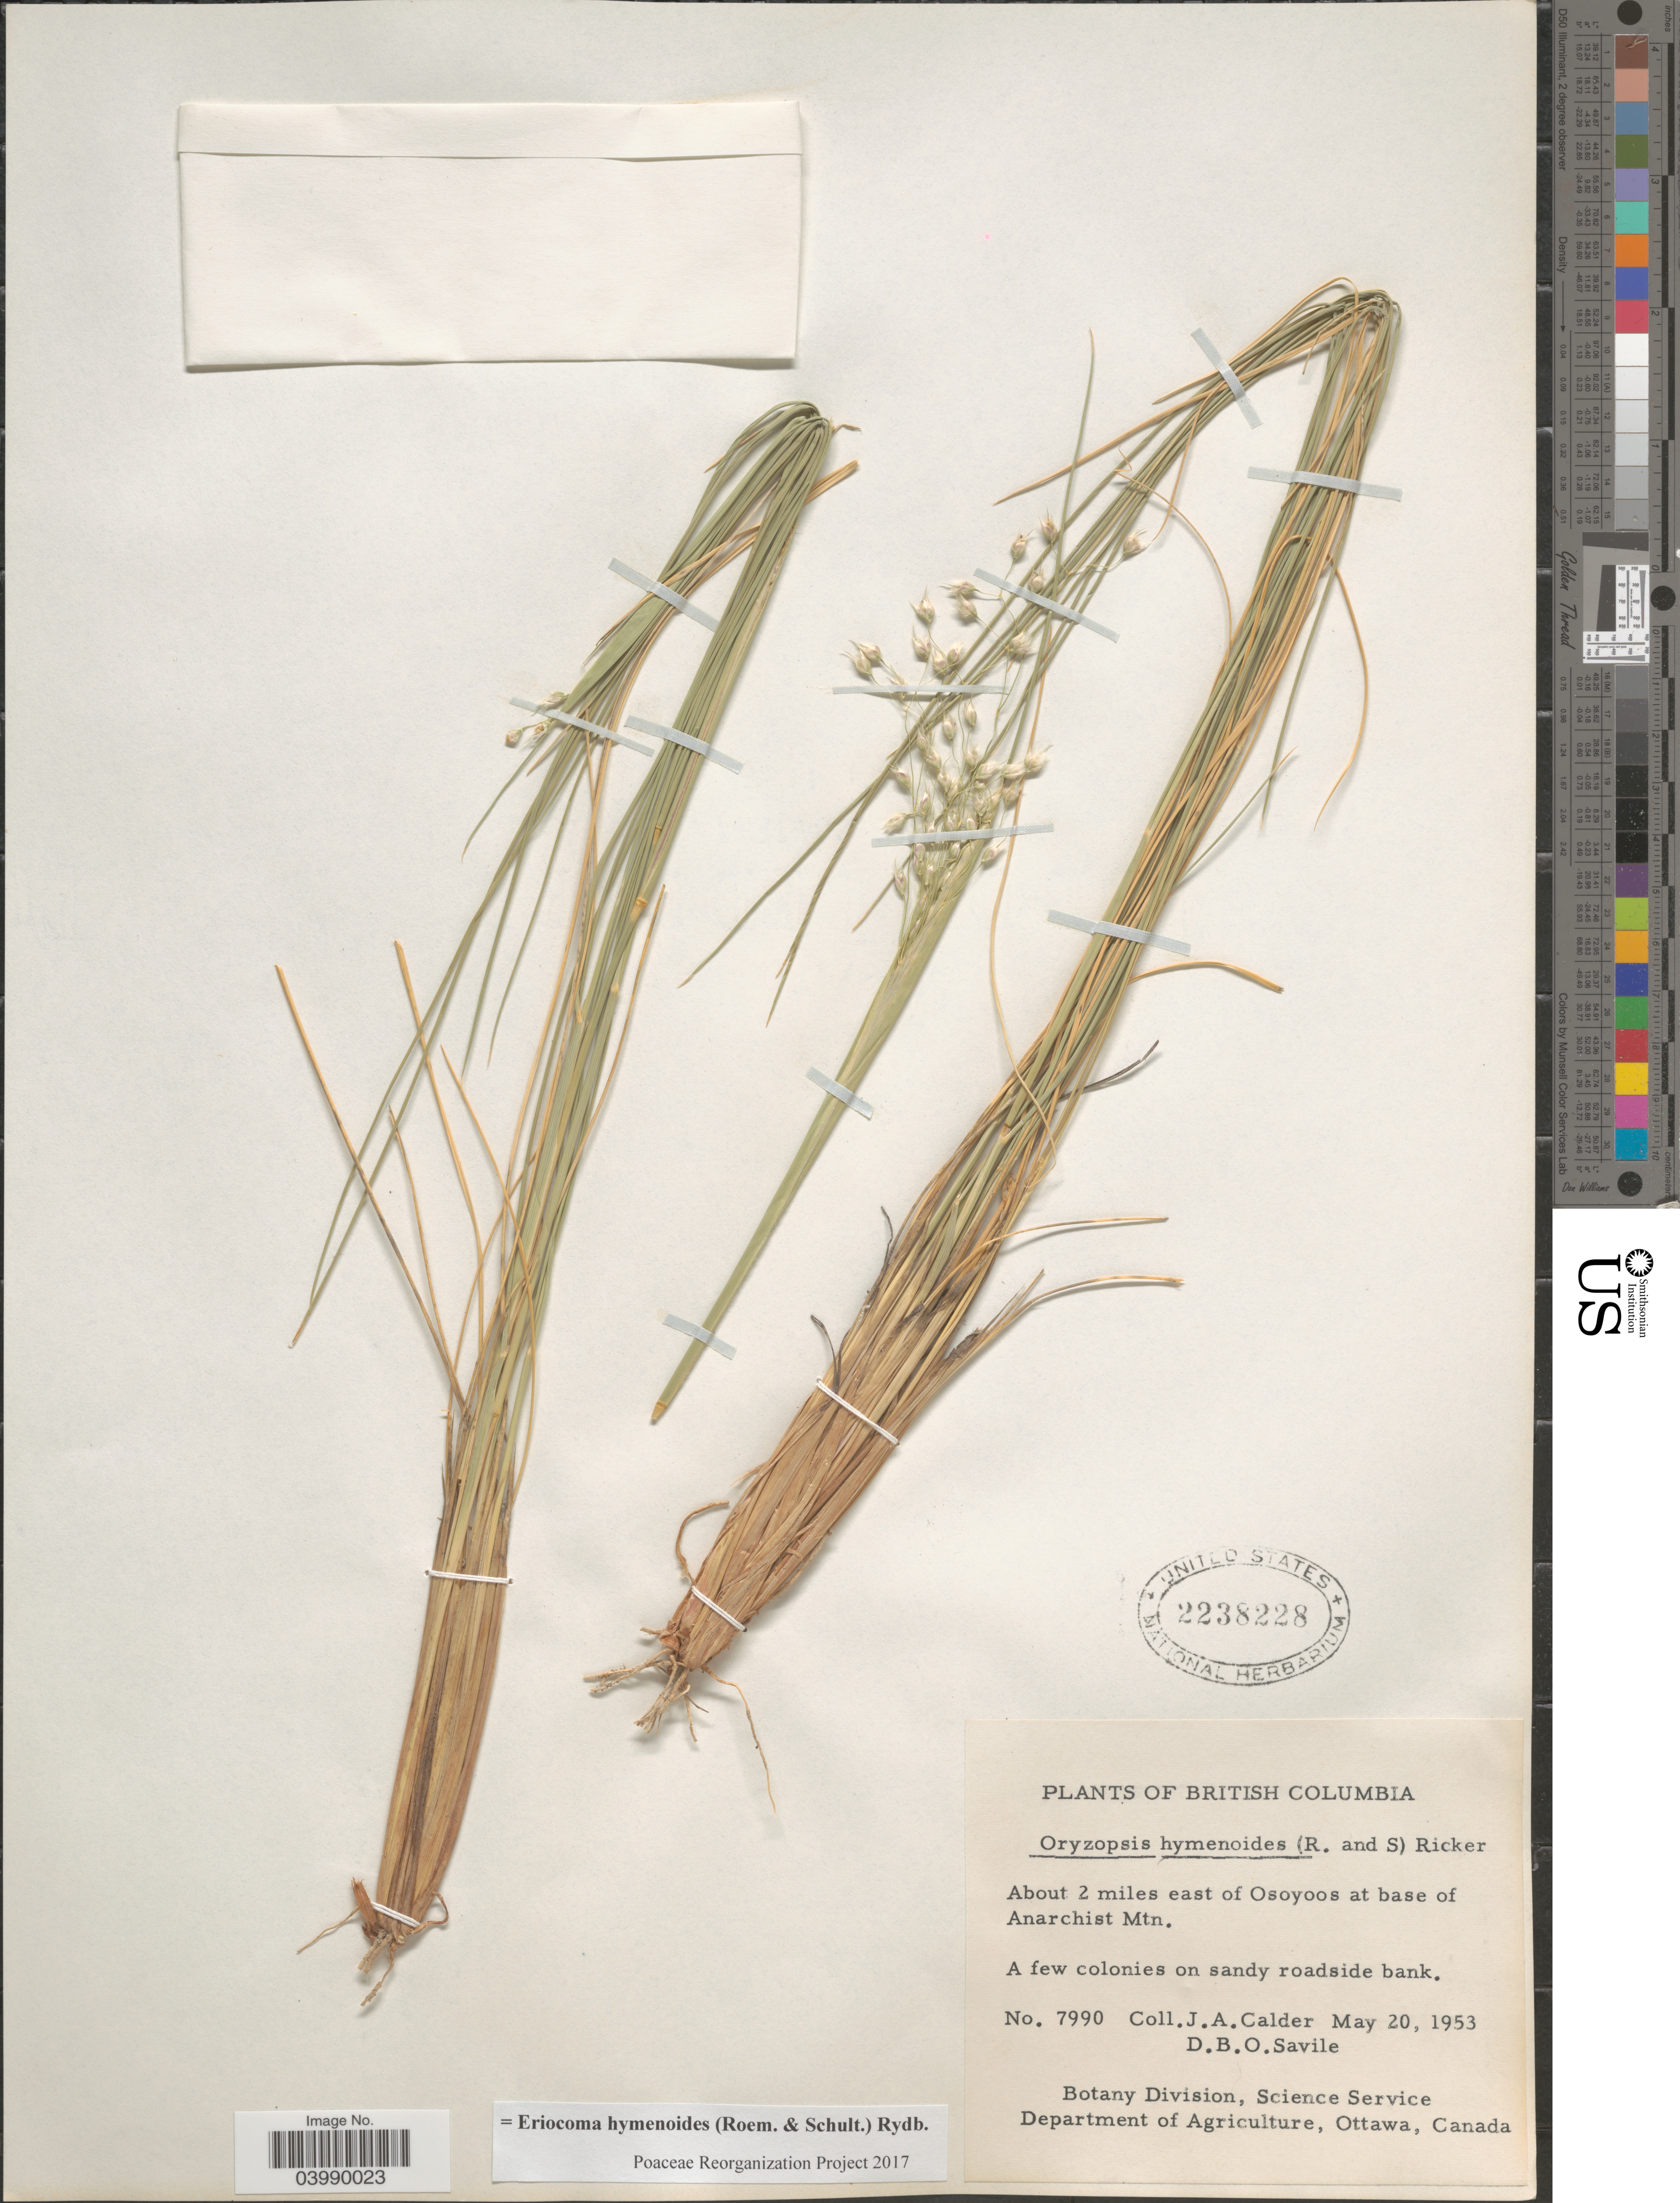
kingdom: Plantae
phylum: Tracheophyta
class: Liliopsida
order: Poales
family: Poaceae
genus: Eriocoma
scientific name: Eriocoma hymenoides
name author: (Roem. & Schult.) Rydb.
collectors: J. A. Calder & D. Savile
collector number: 7990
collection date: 1953-05-20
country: Canada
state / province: British Columbia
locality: About 2 miles east of Osoyoos at base of Anarchist Mtn.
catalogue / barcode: US 2238228